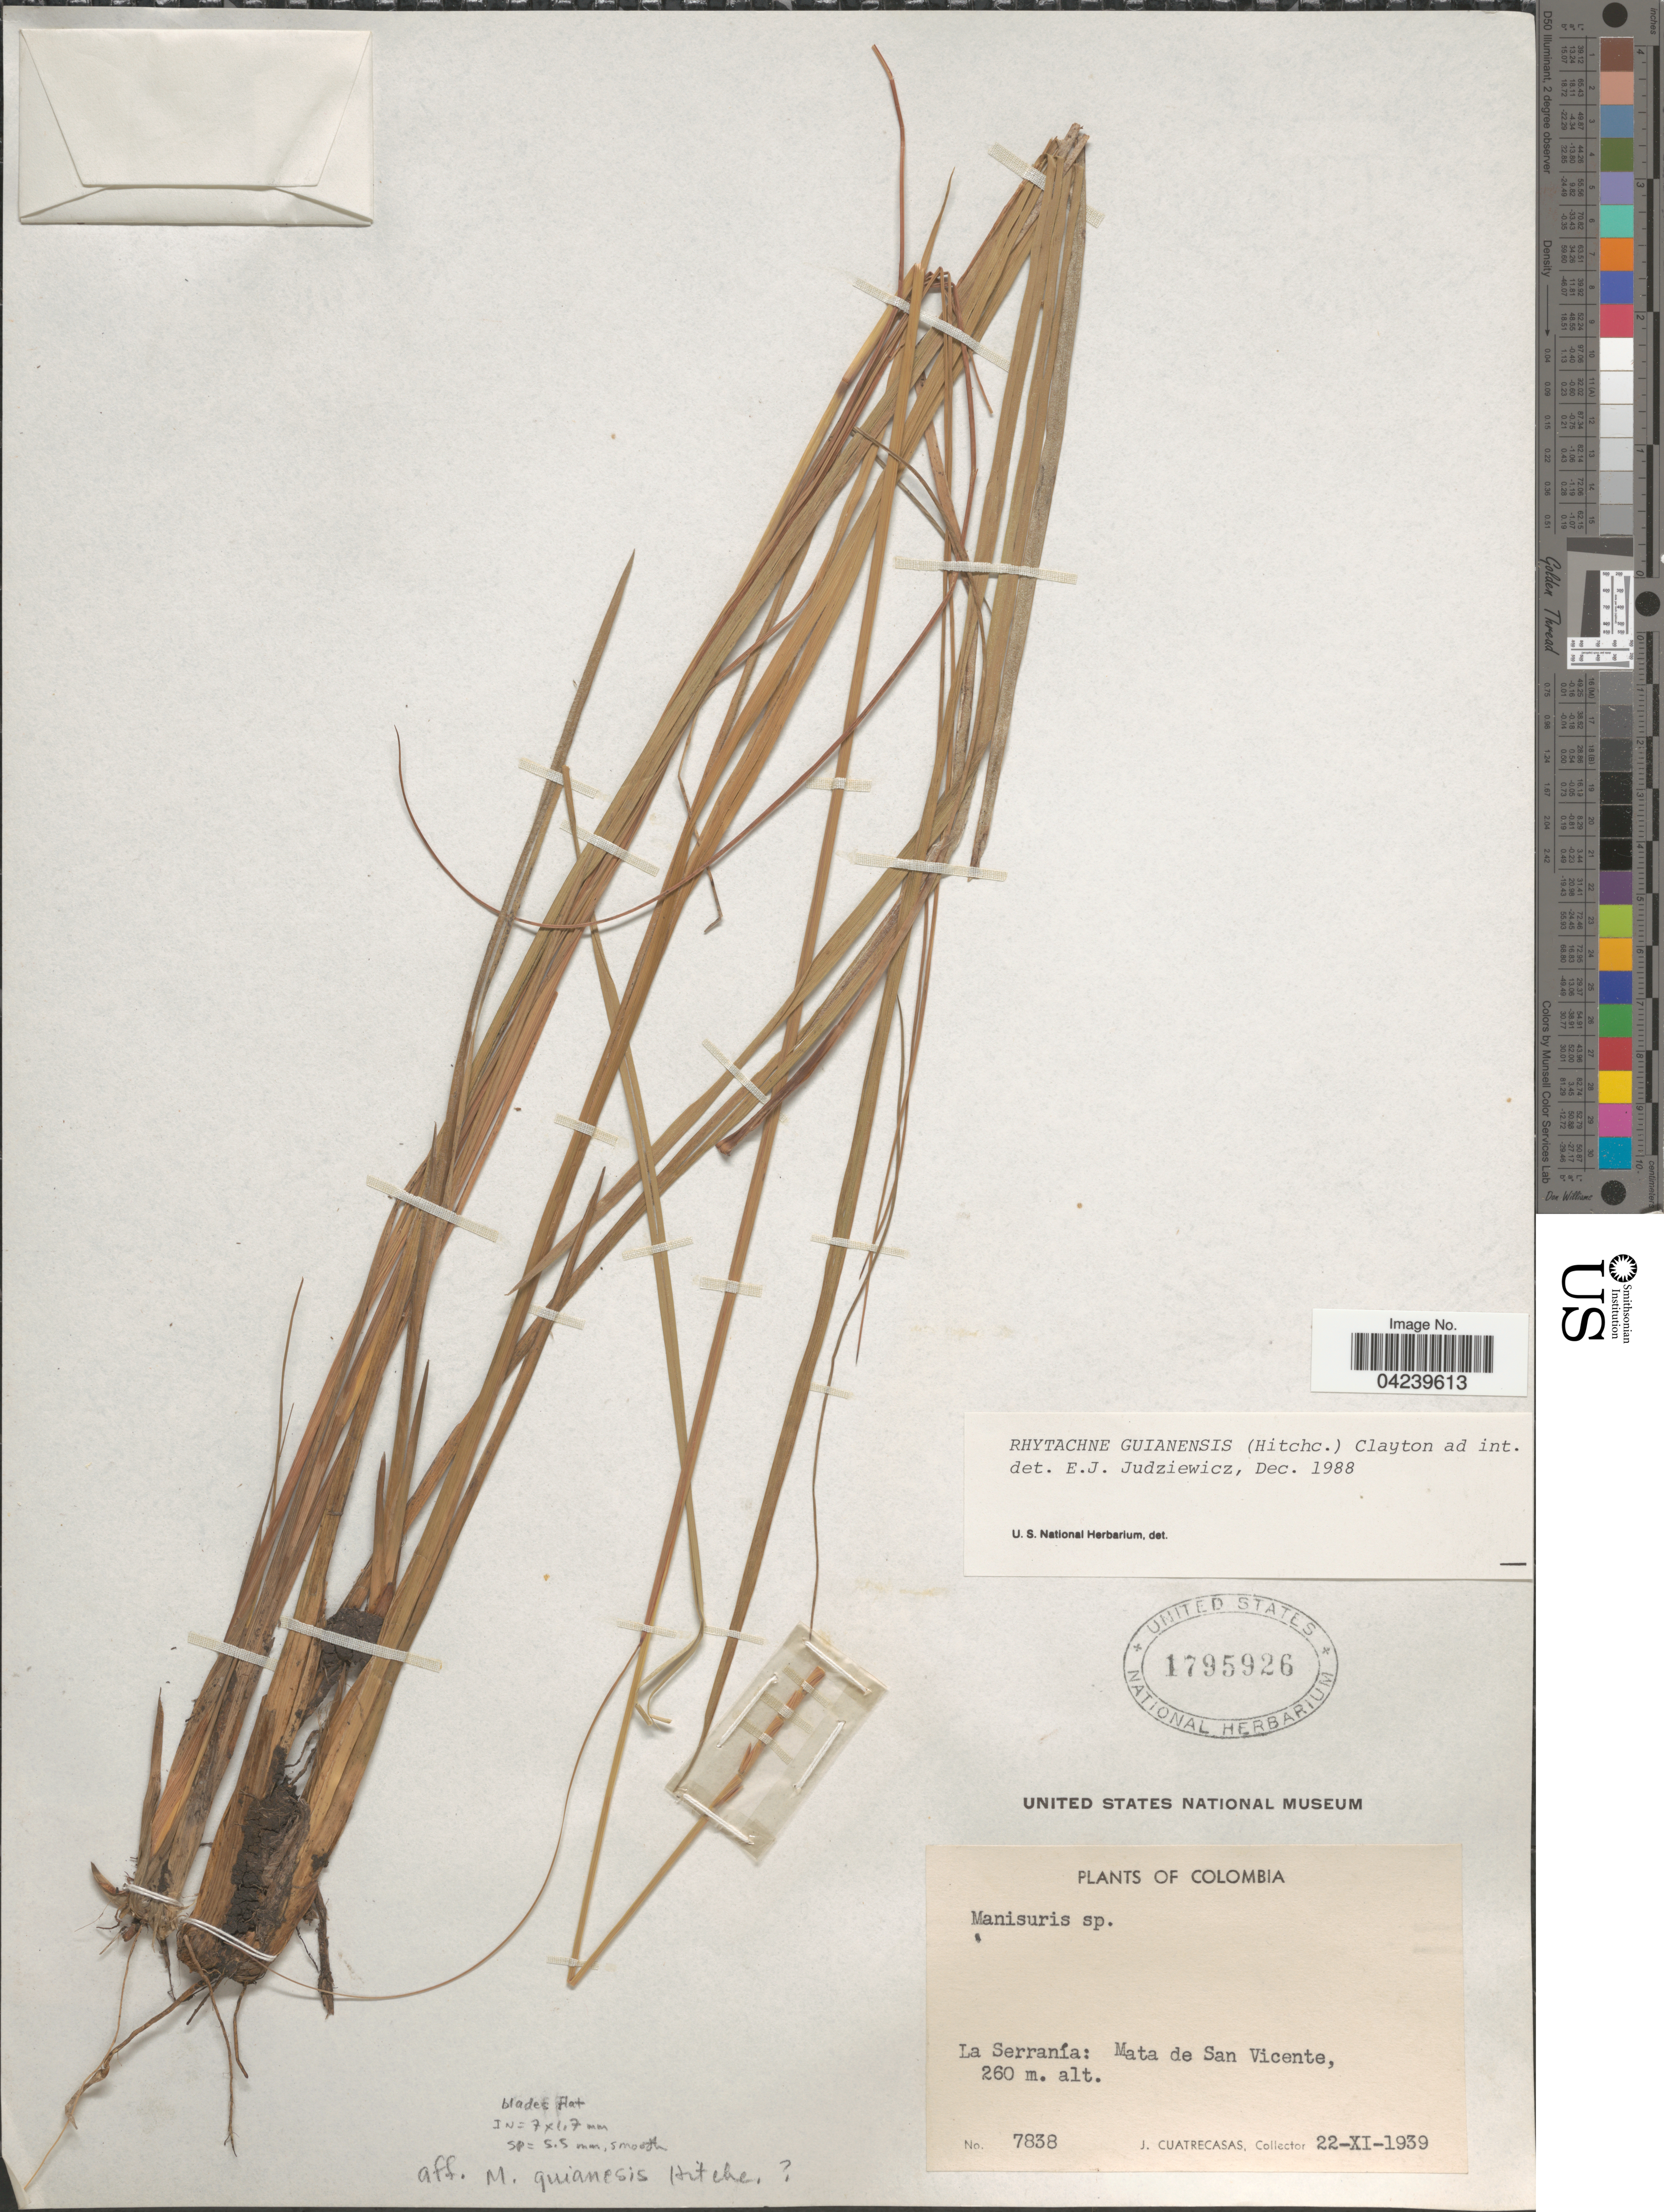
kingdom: Plantae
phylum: Tracheophyta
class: Liliopsida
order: Poales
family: Poaceae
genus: Rhytachne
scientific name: Rhytachne guianensis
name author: (Hitchc.) Clayton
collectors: J. Cuatrecasas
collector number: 7838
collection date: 1939-11-22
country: Colombia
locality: La Serranía: Mata de San Vicente.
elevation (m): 260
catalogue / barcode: US 1795926